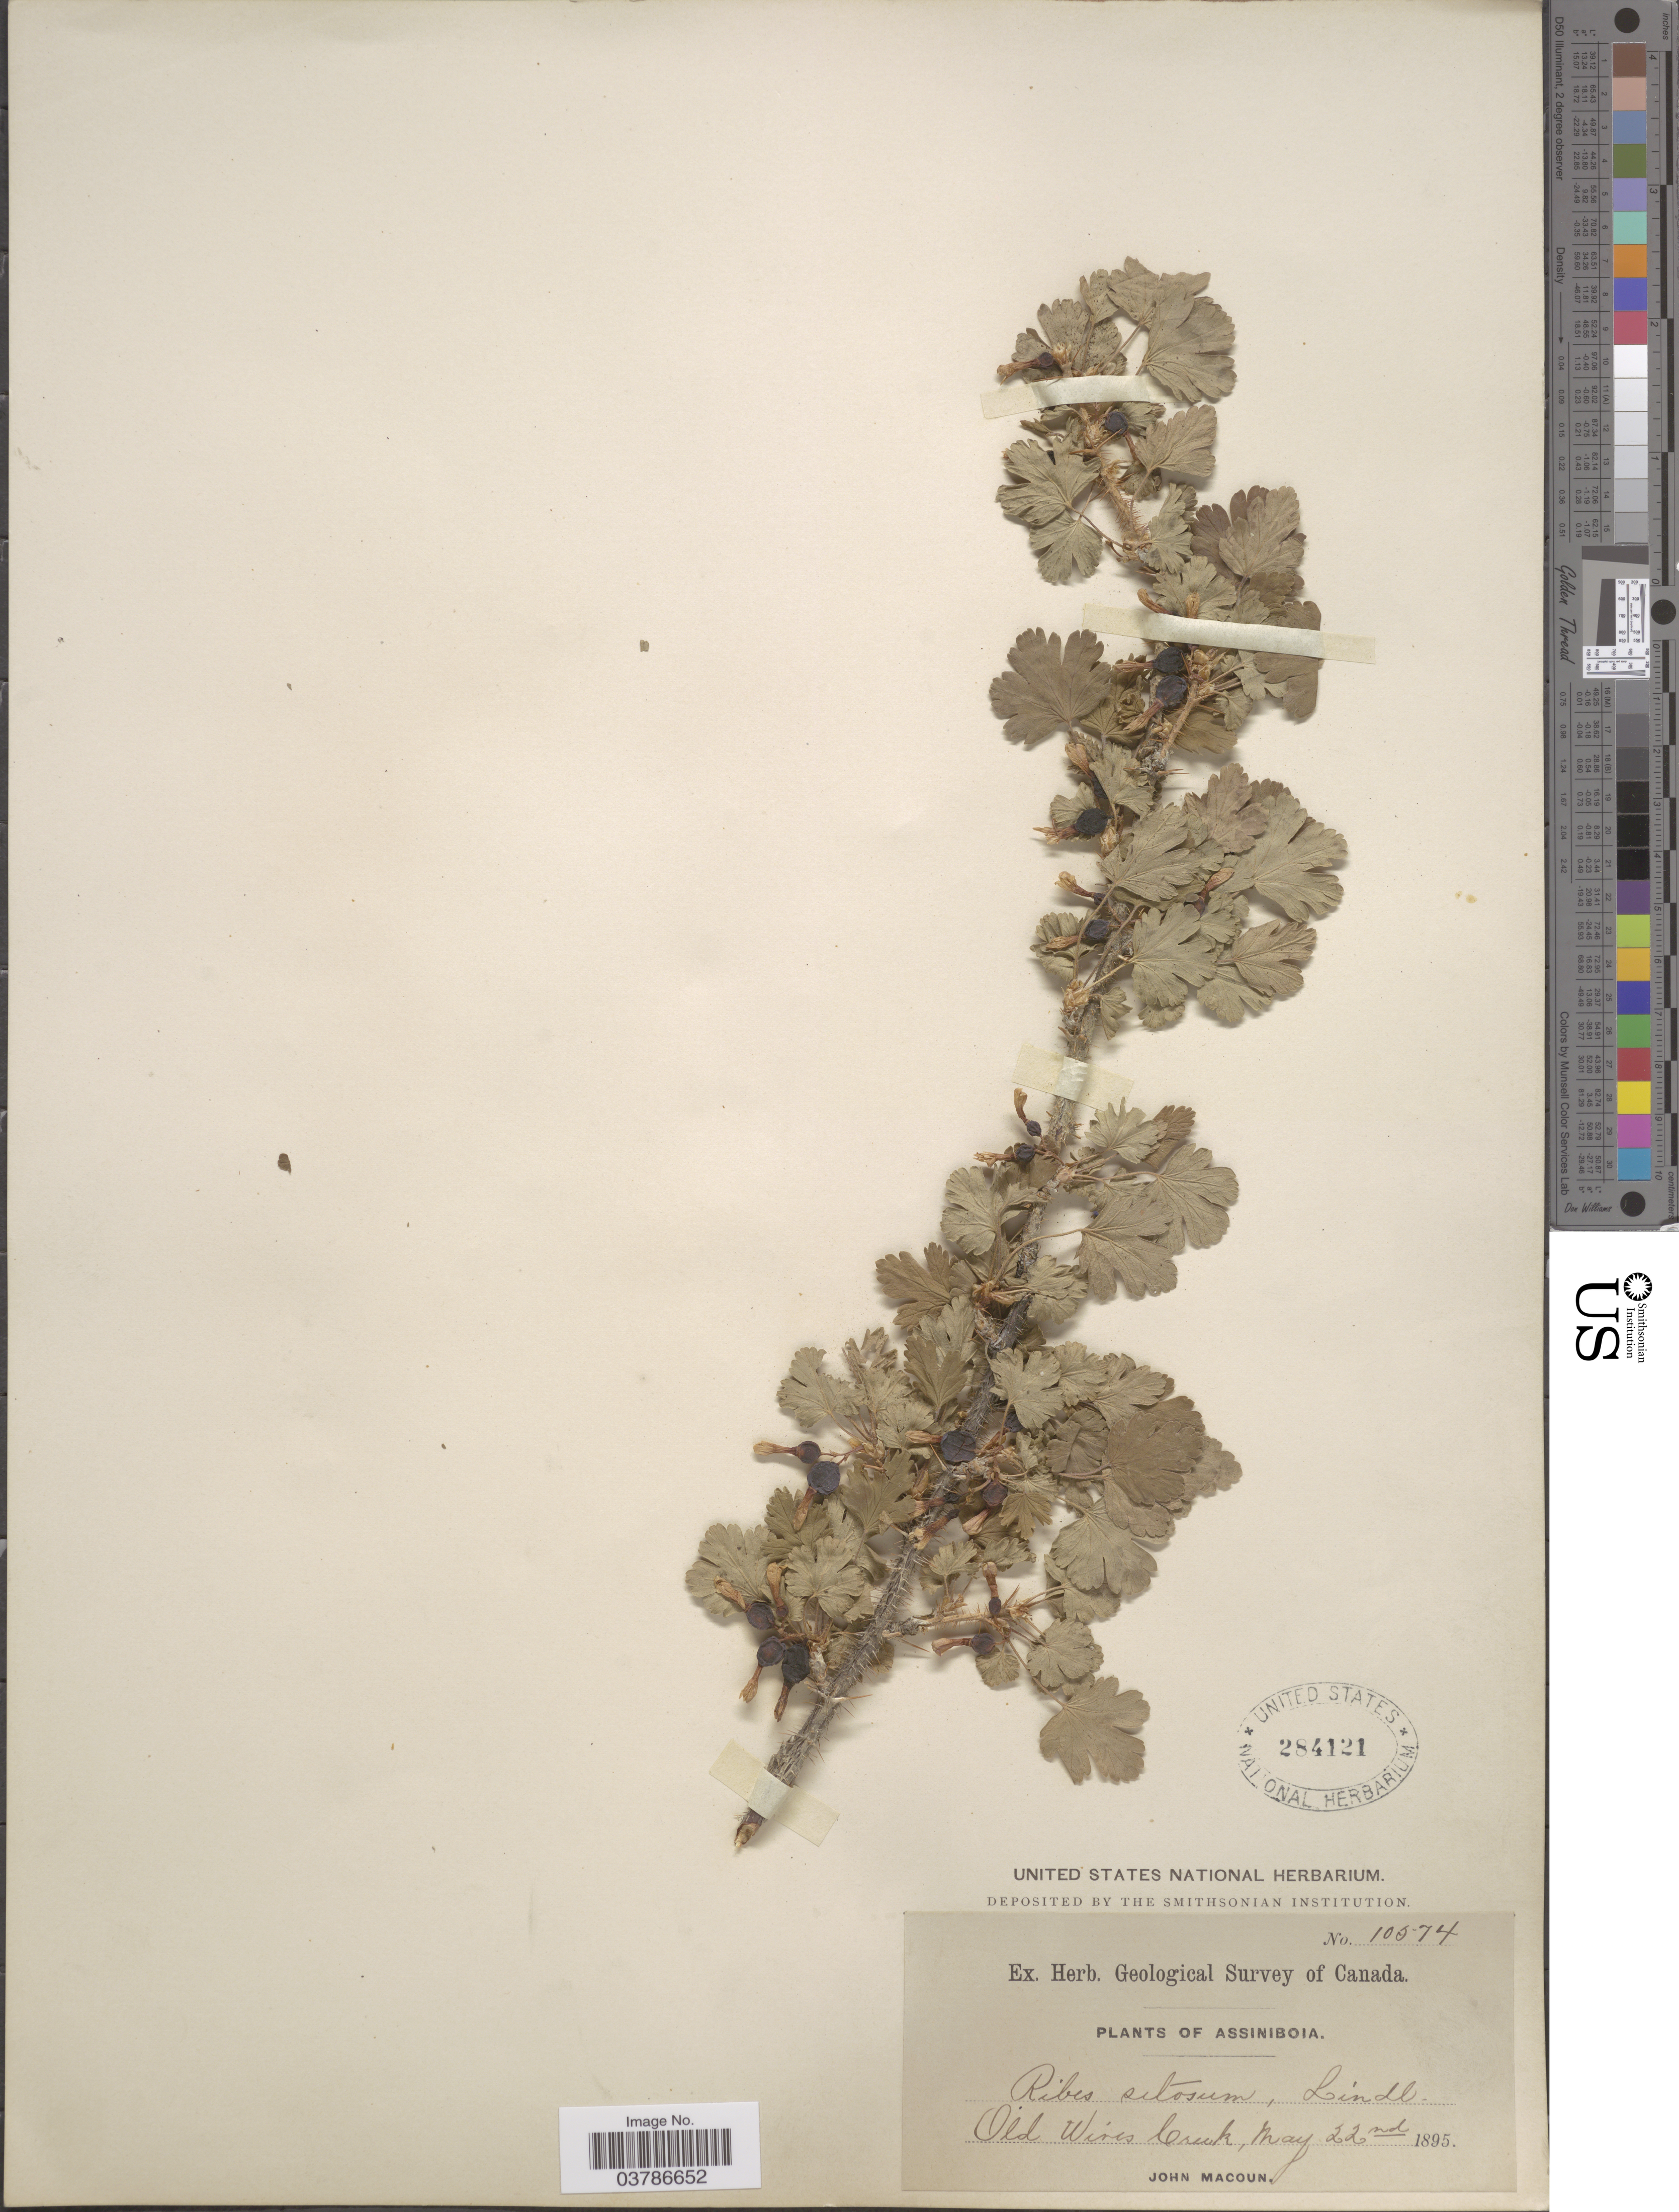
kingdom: Plantae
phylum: Tracheophyta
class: Magnoliopsida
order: Saxifragales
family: Grossulariaceae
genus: Ribes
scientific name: Ribes oxyacanthoides var. setosum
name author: (Lindl.) Dorn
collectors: J. Macoun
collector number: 10574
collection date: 1895-05-22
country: Canada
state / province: Saskatchewan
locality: Assiniboia. Old Wires Creek.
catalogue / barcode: US 284121